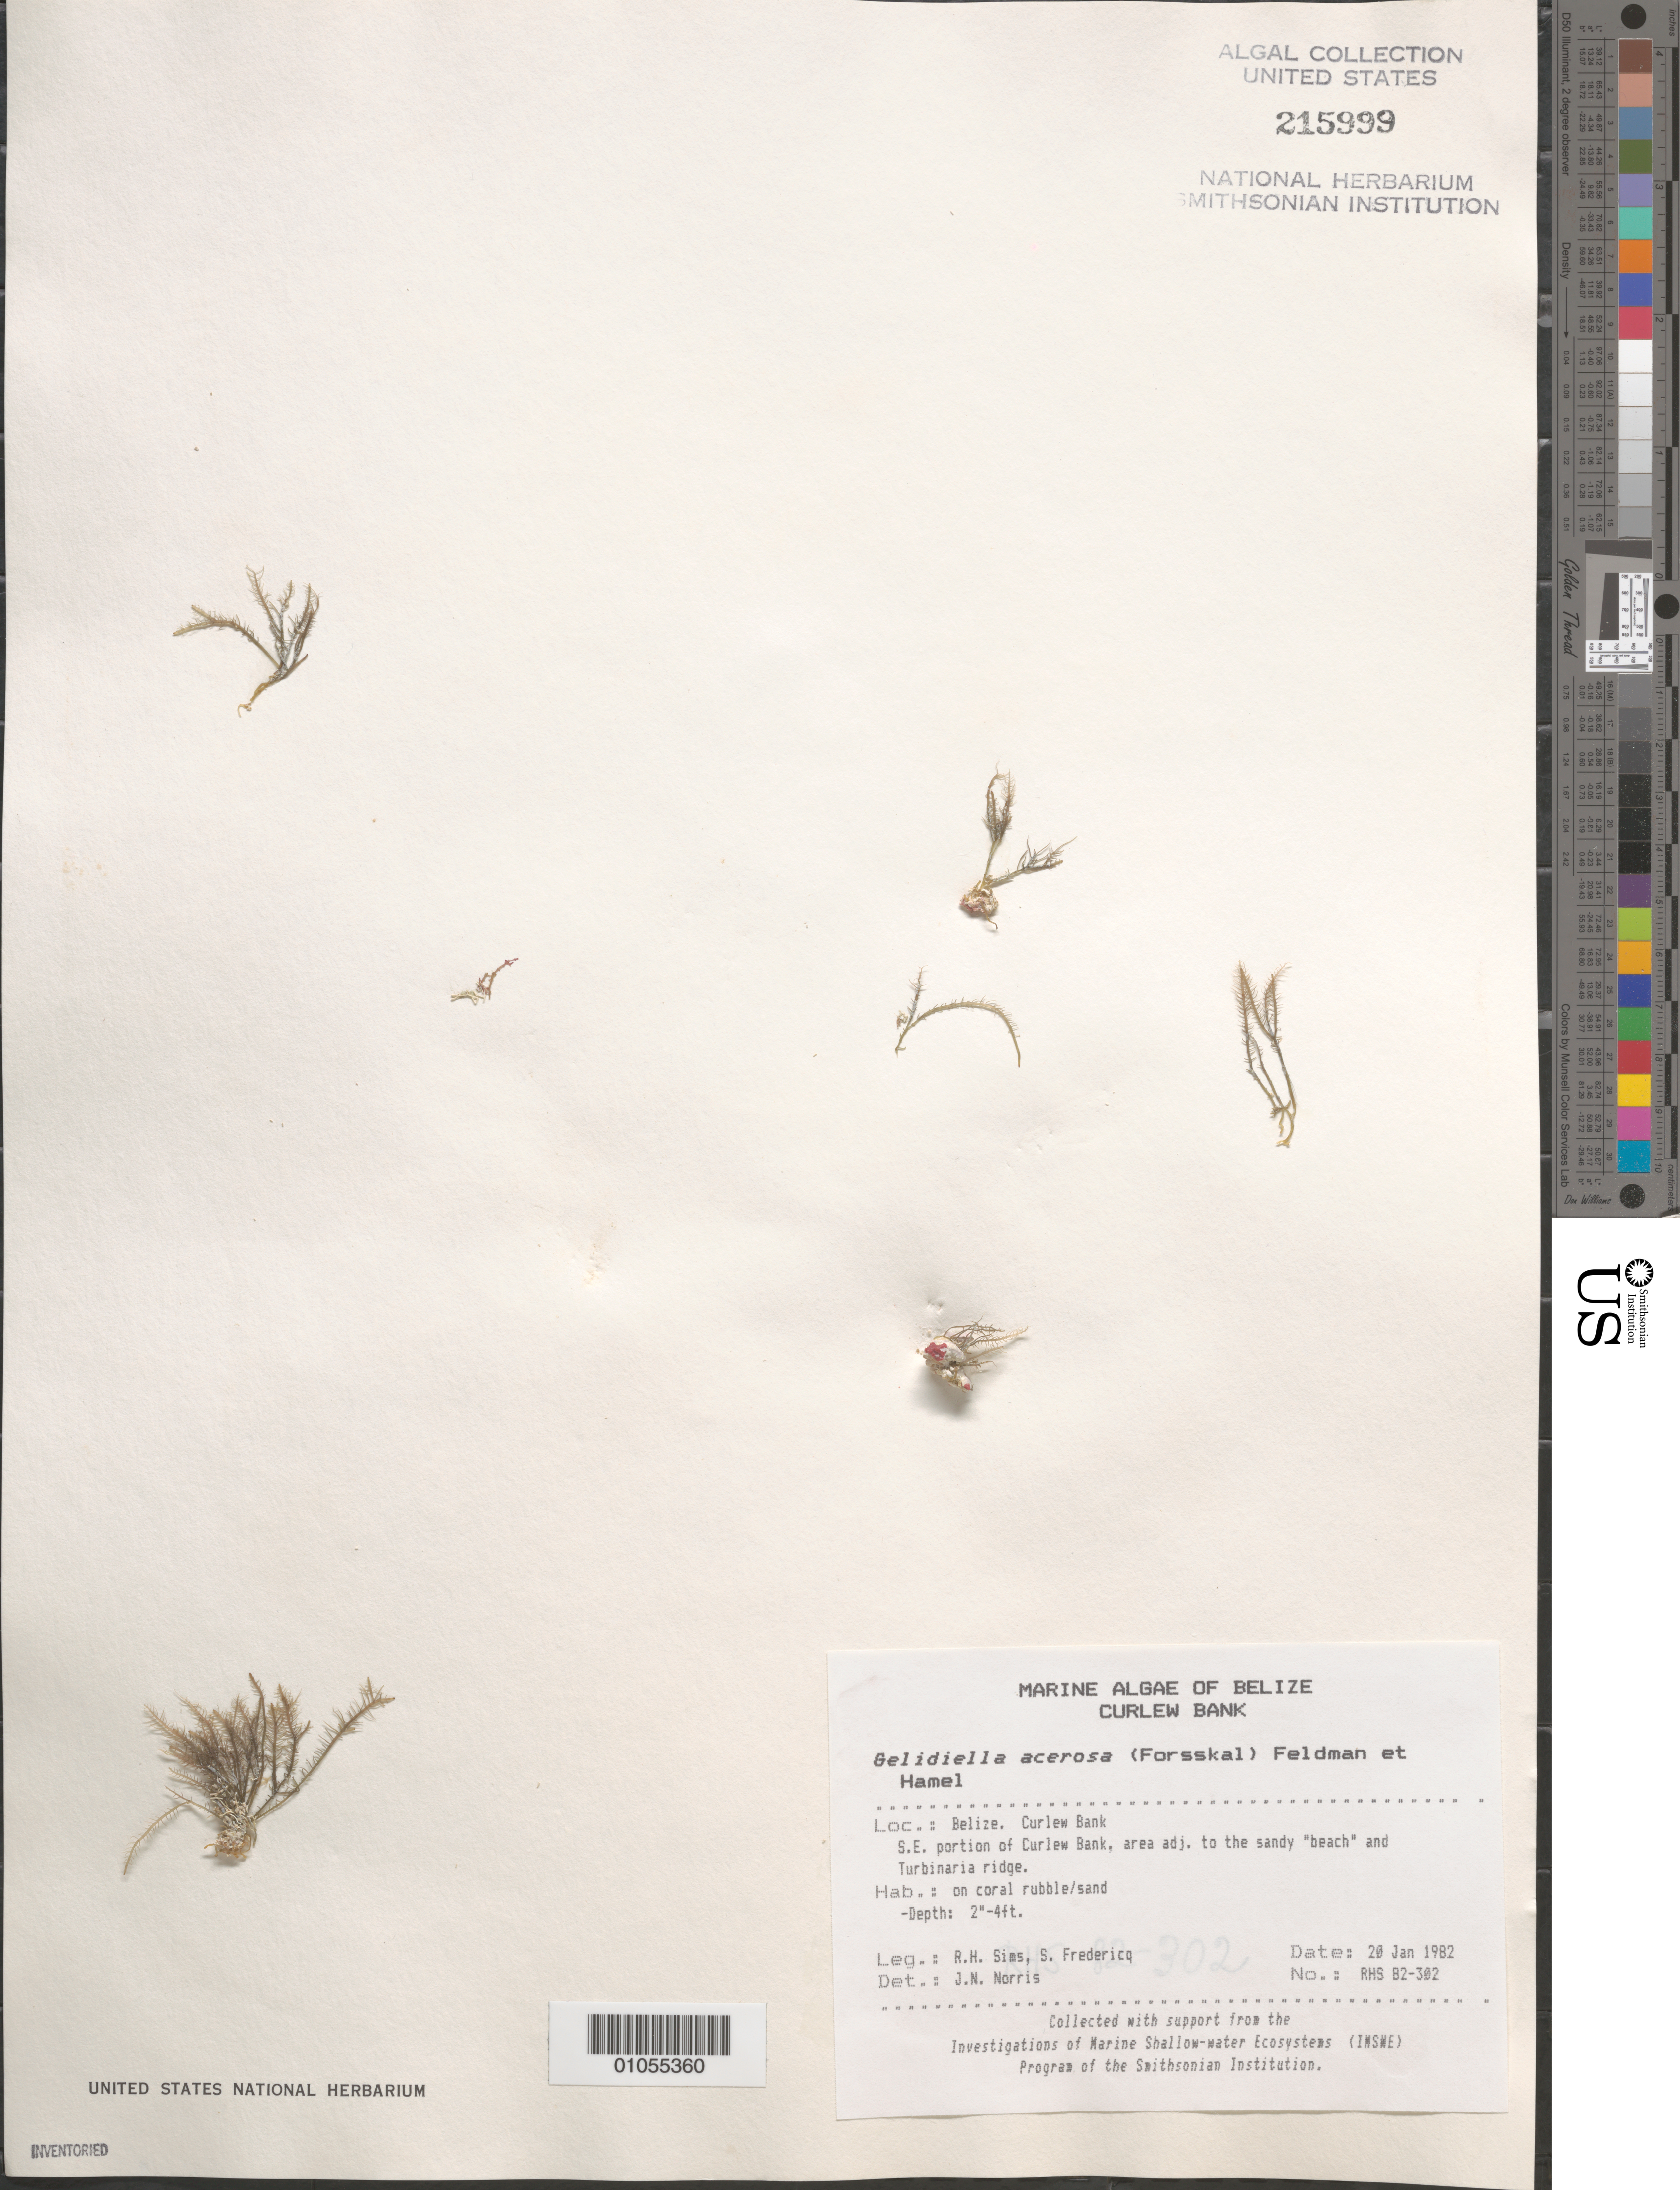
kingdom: Plantae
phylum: Rhodophyta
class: Florideophyceae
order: Gelidiales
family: Gelidiellaceae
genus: Gelidiella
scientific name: Gelidiella acerosa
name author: (Forssk.) Feldmann & G. Hamel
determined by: Norris, James N.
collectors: R. H. Sims & S. Fredericq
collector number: RHS 82-302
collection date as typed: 20 Jan 1982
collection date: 1982-01-20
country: Belize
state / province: Stann Creek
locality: Curlew Bank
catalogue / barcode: US 215999